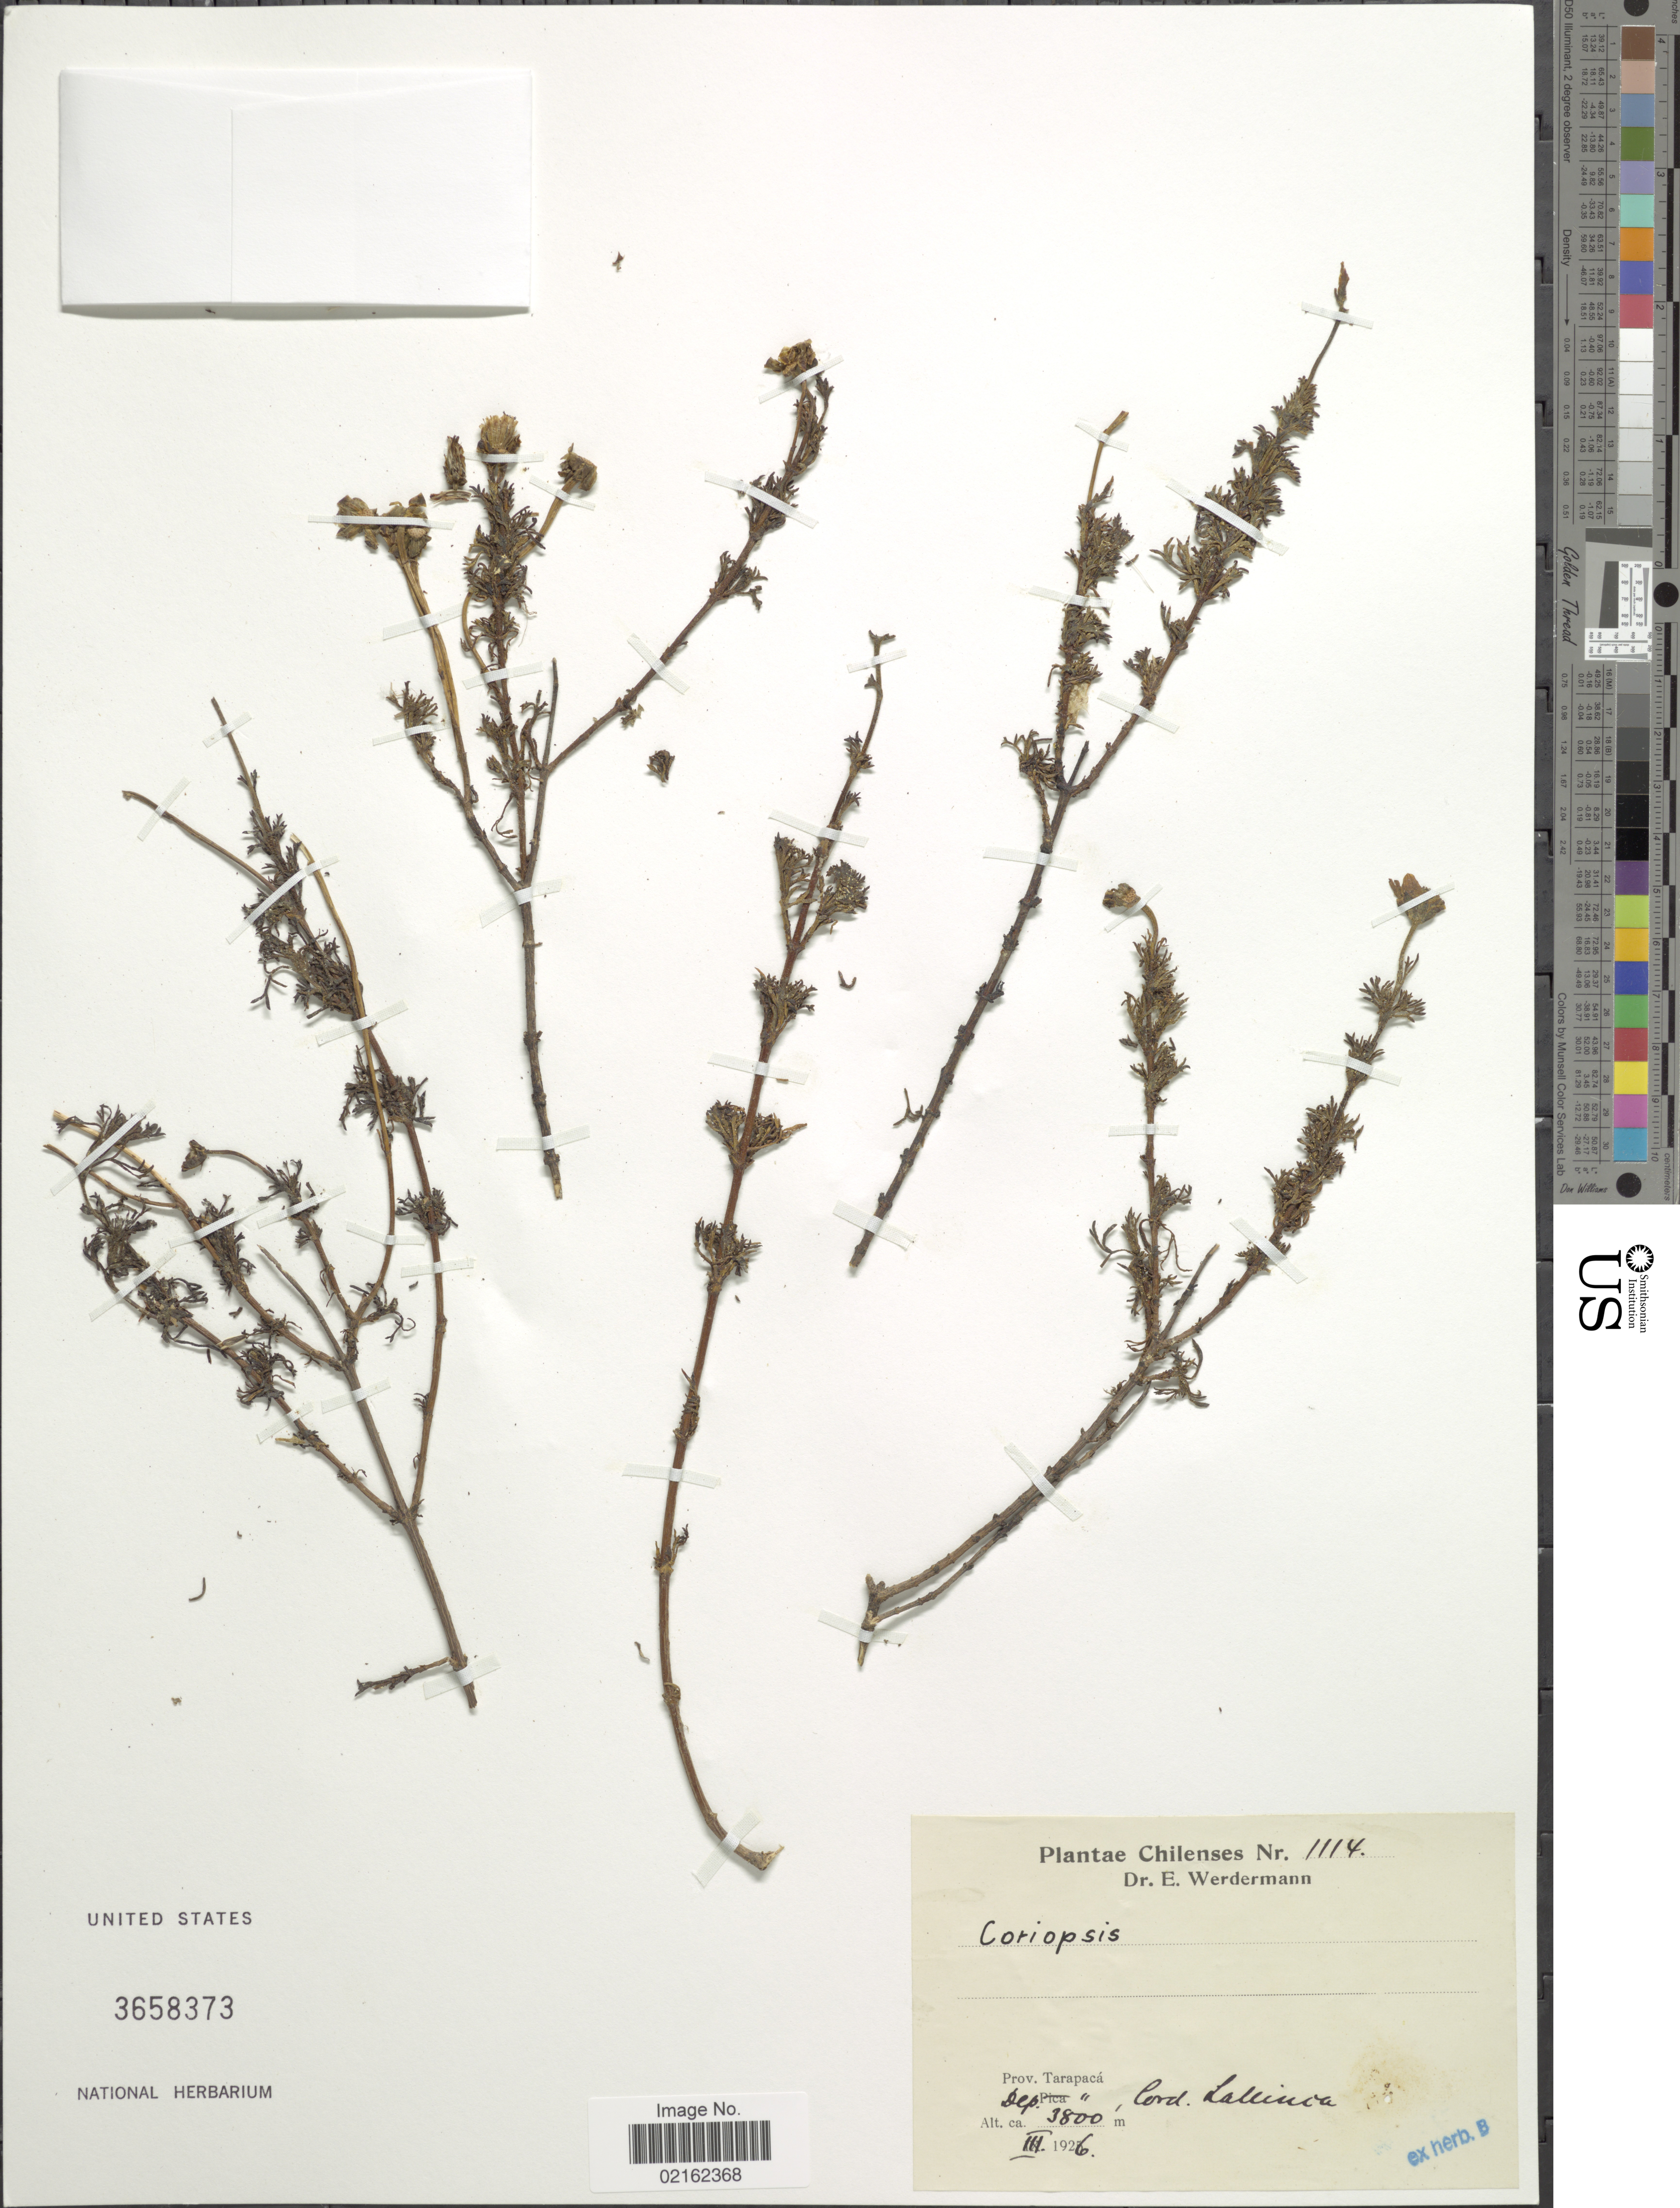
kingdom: Plantae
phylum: Tracheophyta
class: Magnoliopsida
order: Asterales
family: Asteraceae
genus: Coreopsis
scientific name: Coreopsis sp.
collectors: E. Werdermann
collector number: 1114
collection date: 1926-03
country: Chile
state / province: Tarapacá (I)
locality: Dep. Cord. Lallinca.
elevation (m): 3800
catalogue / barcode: US 3658373